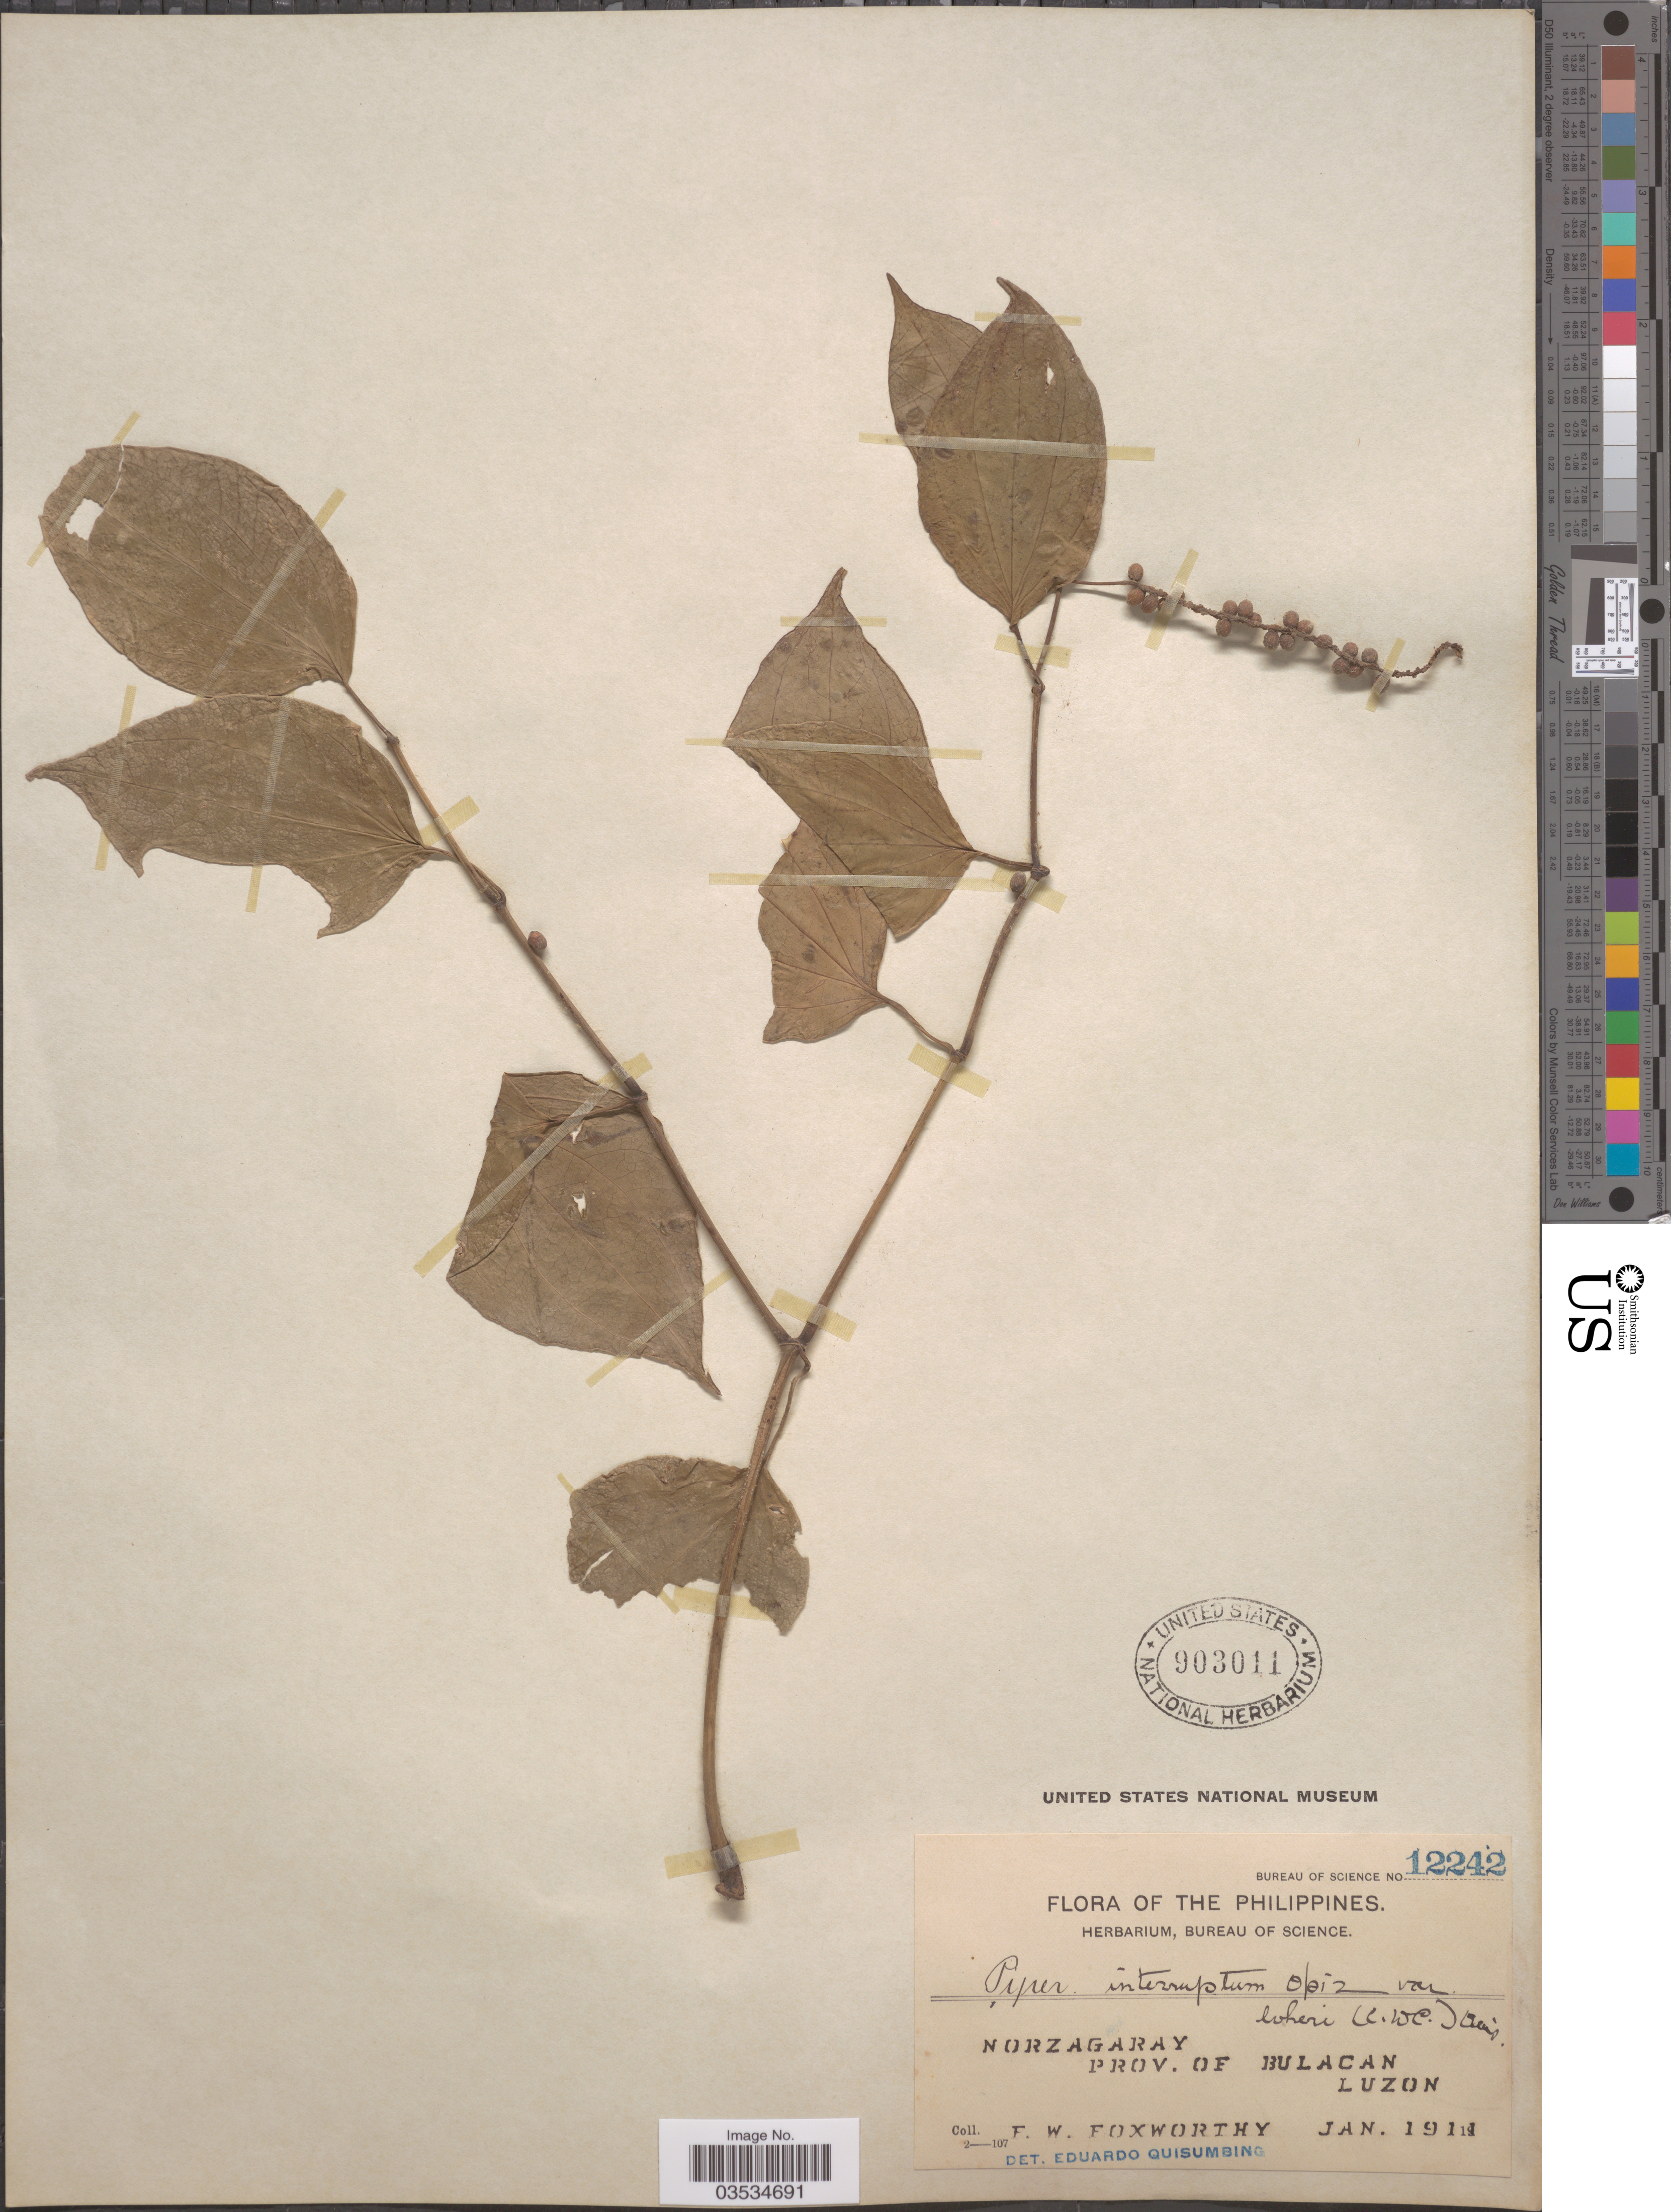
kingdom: Plantae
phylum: Tracheophyta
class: Magnoliopsida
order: Piperales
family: Piperaceae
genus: Piper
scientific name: Piper interruptum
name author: Opiz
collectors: F. W. Foxworthy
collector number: Bureau of Science 12242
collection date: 1911-01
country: Philippines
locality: Norzagaray. Prov. of Bulacan. Luzon.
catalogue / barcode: US 903011